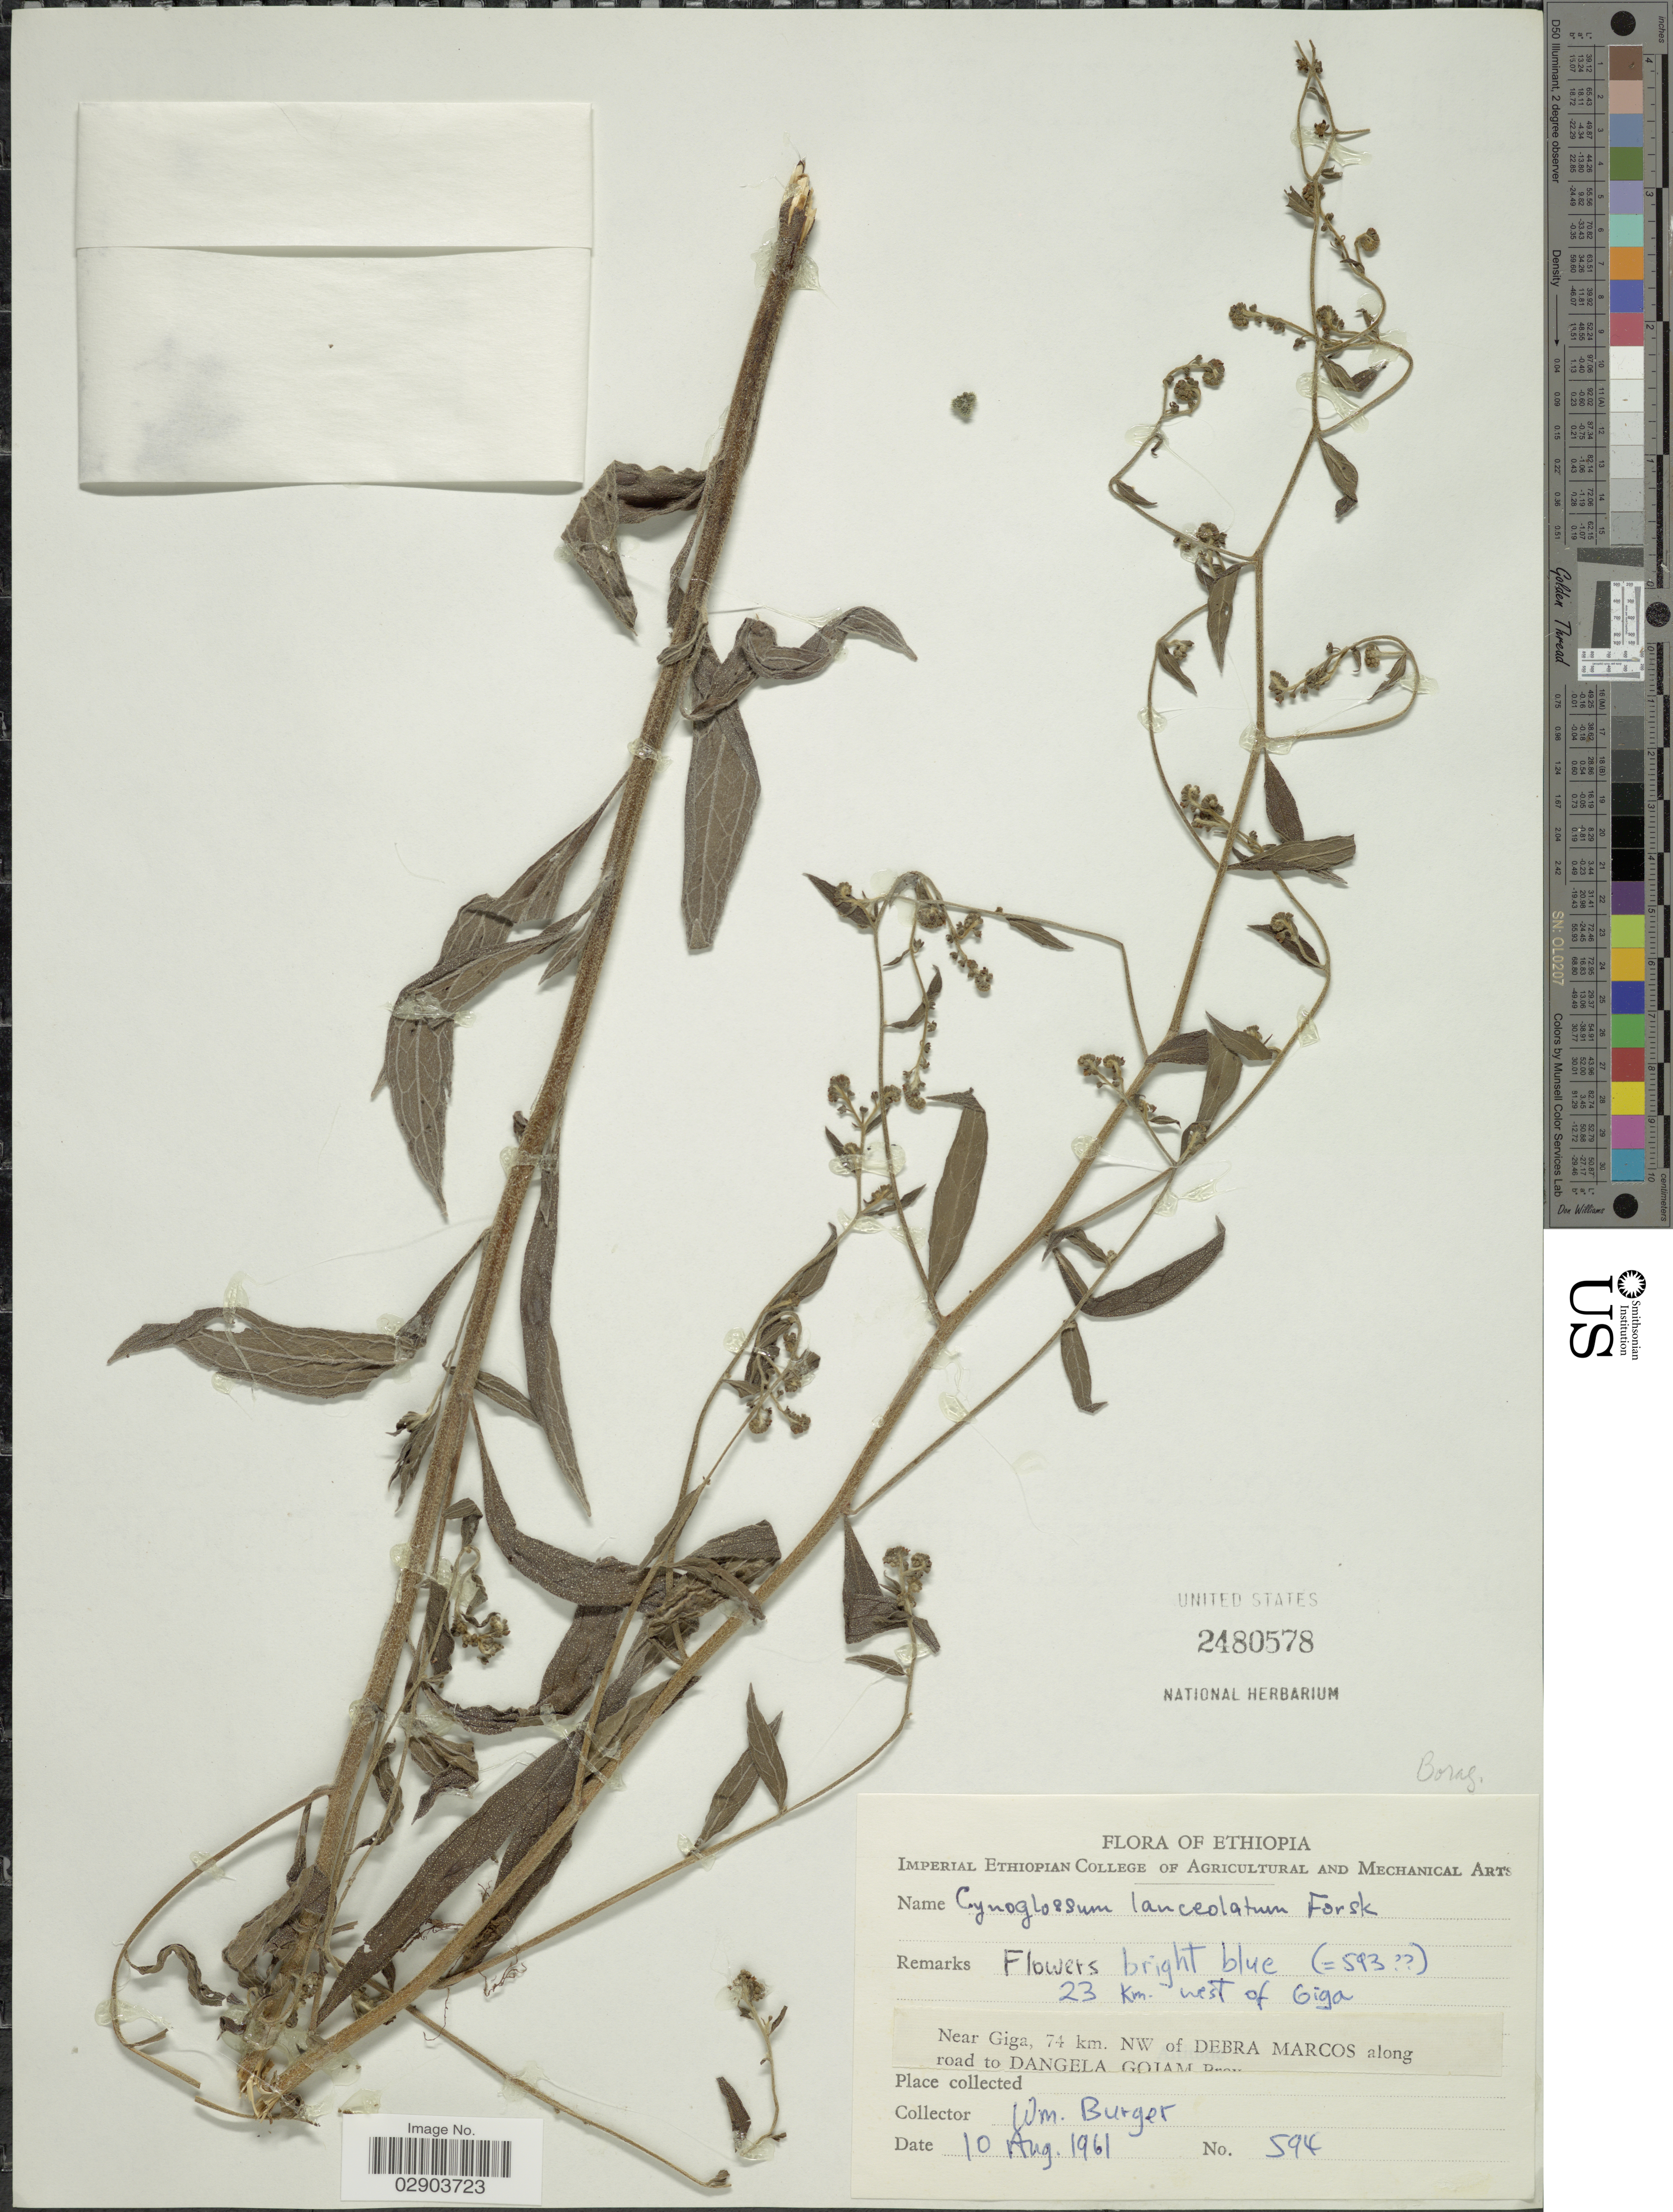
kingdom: Plantae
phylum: Tracheophyta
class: Magnoliopsida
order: Boraginales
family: Boraginaceae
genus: Cynoglossum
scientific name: Cynoglossum lanceolatum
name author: Forssk.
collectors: W. Burger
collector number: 594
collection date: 1961-08-10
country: Ethiopia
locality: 23 Km. west of Giga, Near Giga, 74 km. NW of Debra Marcos along road to Dangela Goiam [illegible text].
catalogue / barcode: US 2480578